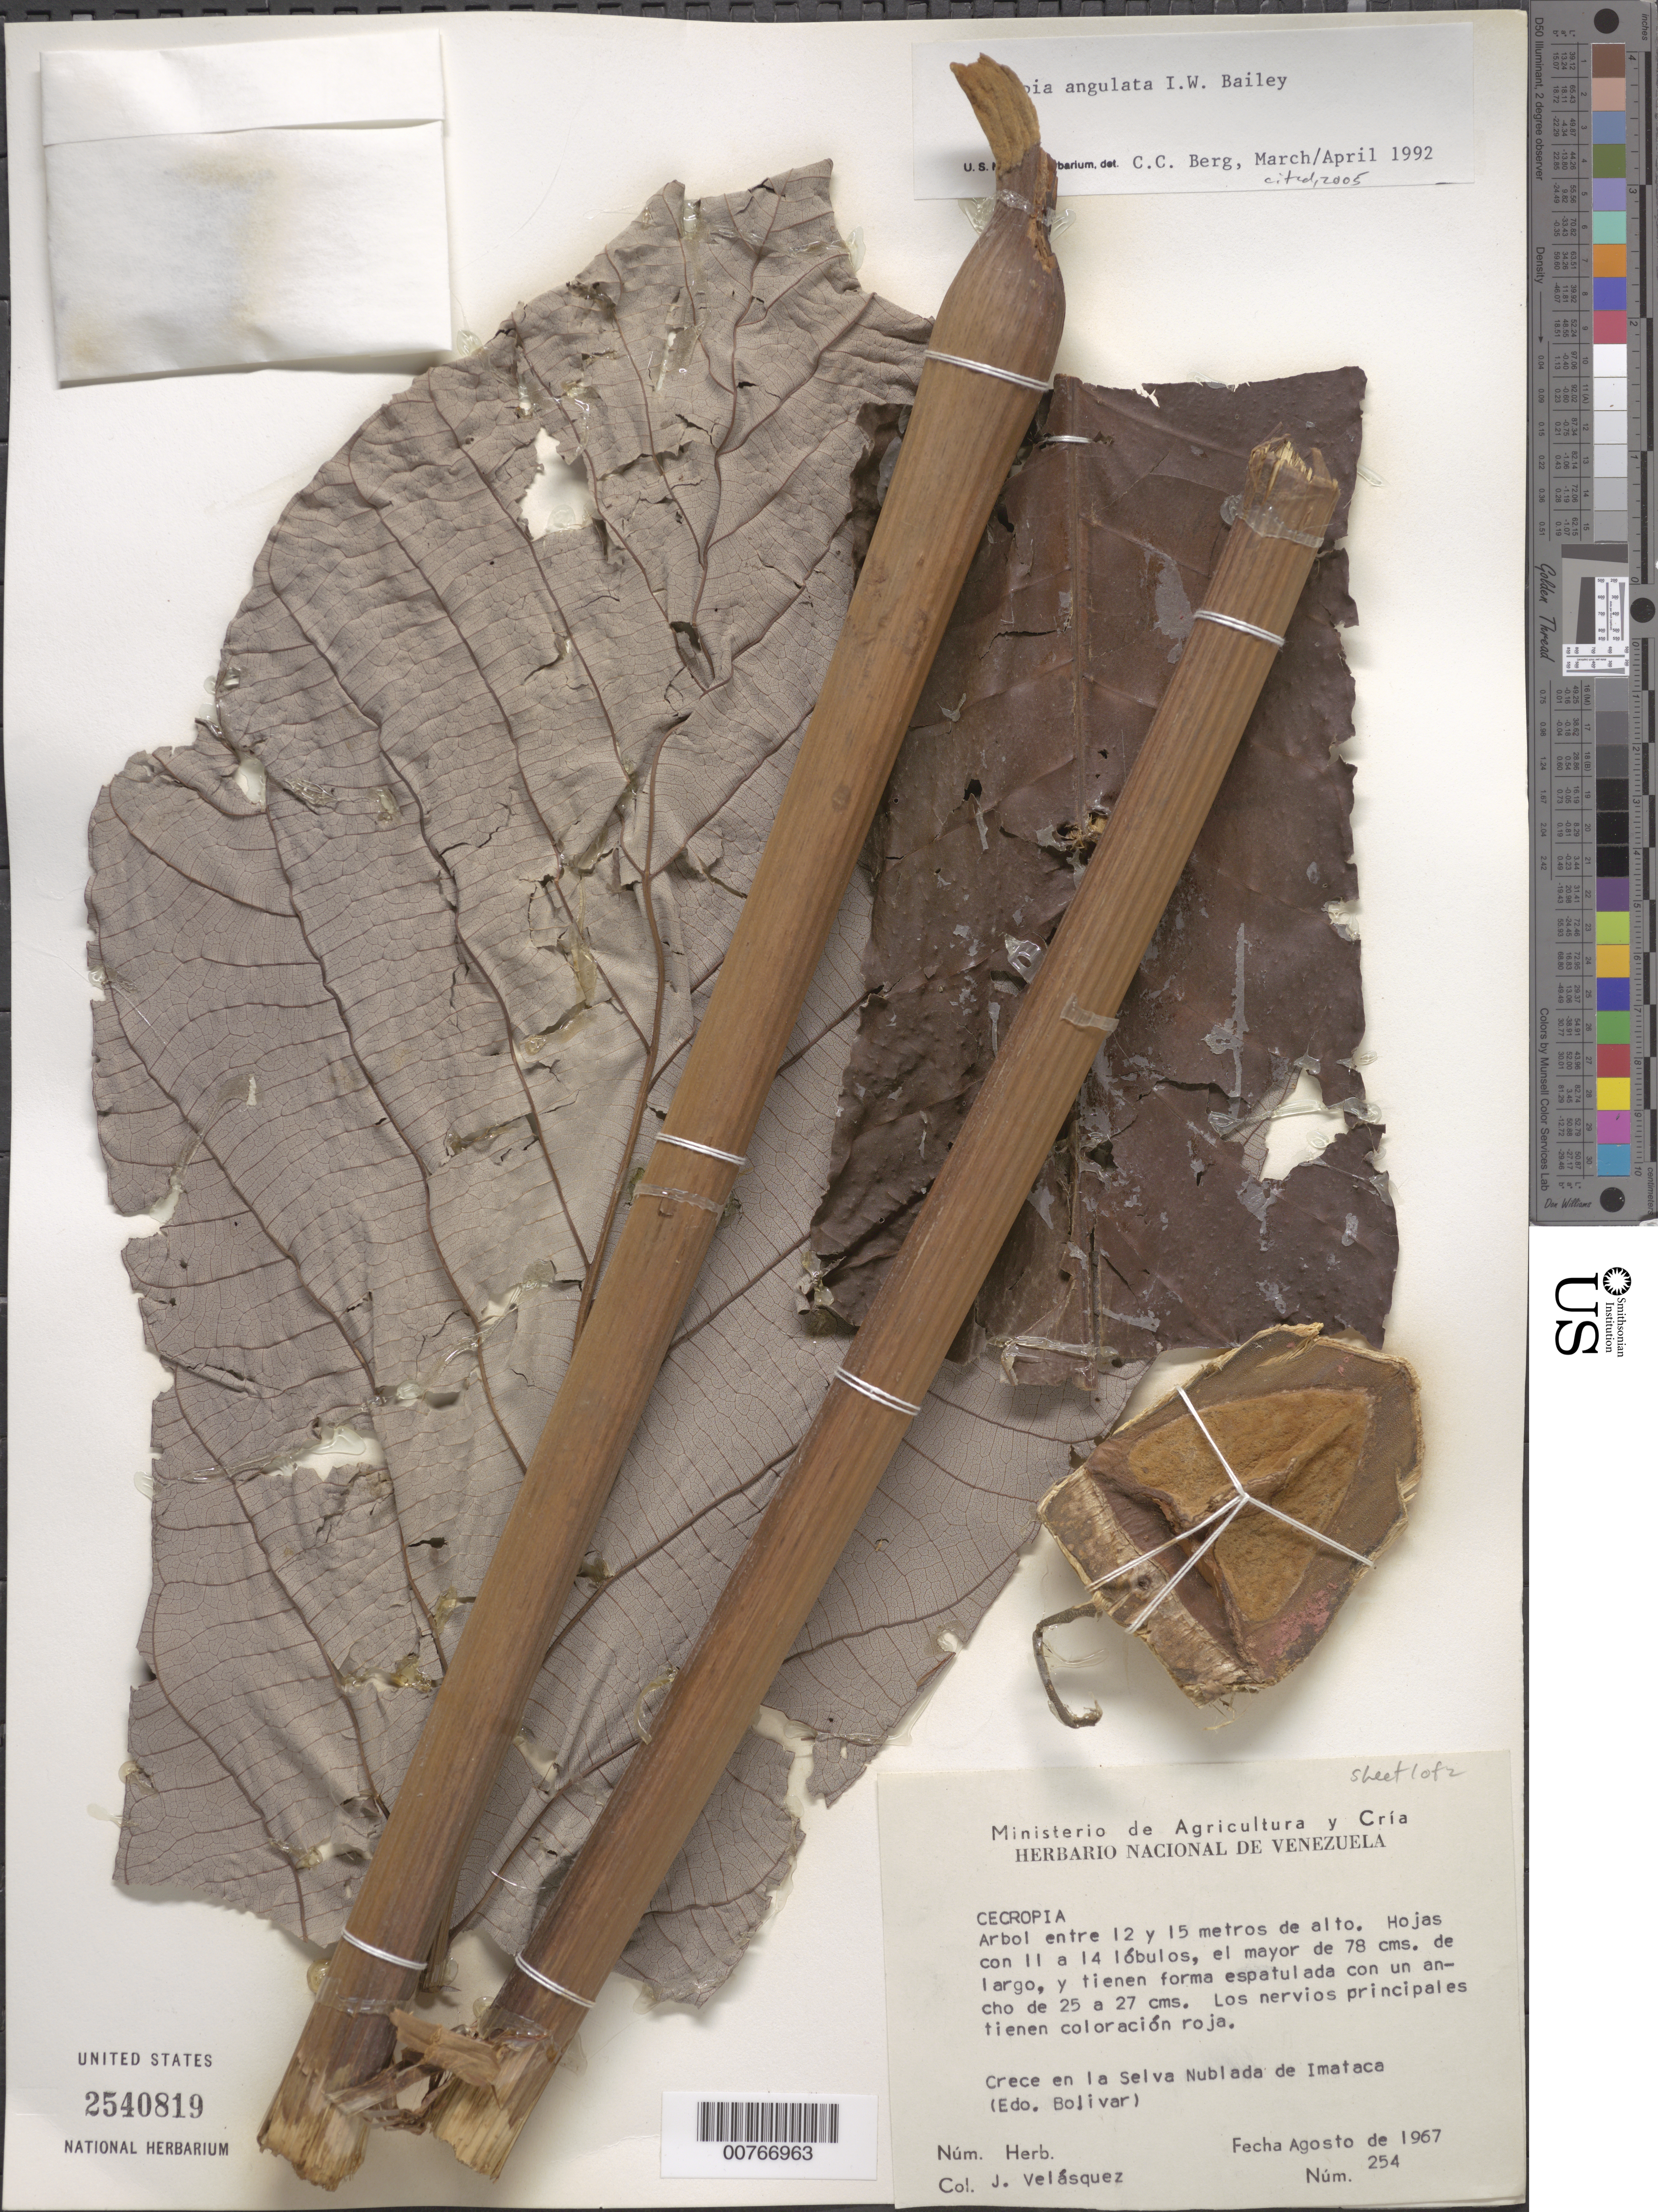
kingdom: Plantae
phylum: Tracheophyta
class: Magnoliopsida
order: Rosales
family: Urticaceae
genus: Cecropia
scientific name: Cecropia angulata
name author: I.W. Bailey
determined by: Berg, C. C.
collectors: J. Velasquez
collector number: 254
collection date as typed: Aug-67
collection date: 1967-08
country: Venezuela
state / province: Bolívar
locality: Imataca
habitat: Selva nublada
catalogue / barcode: US 2540819